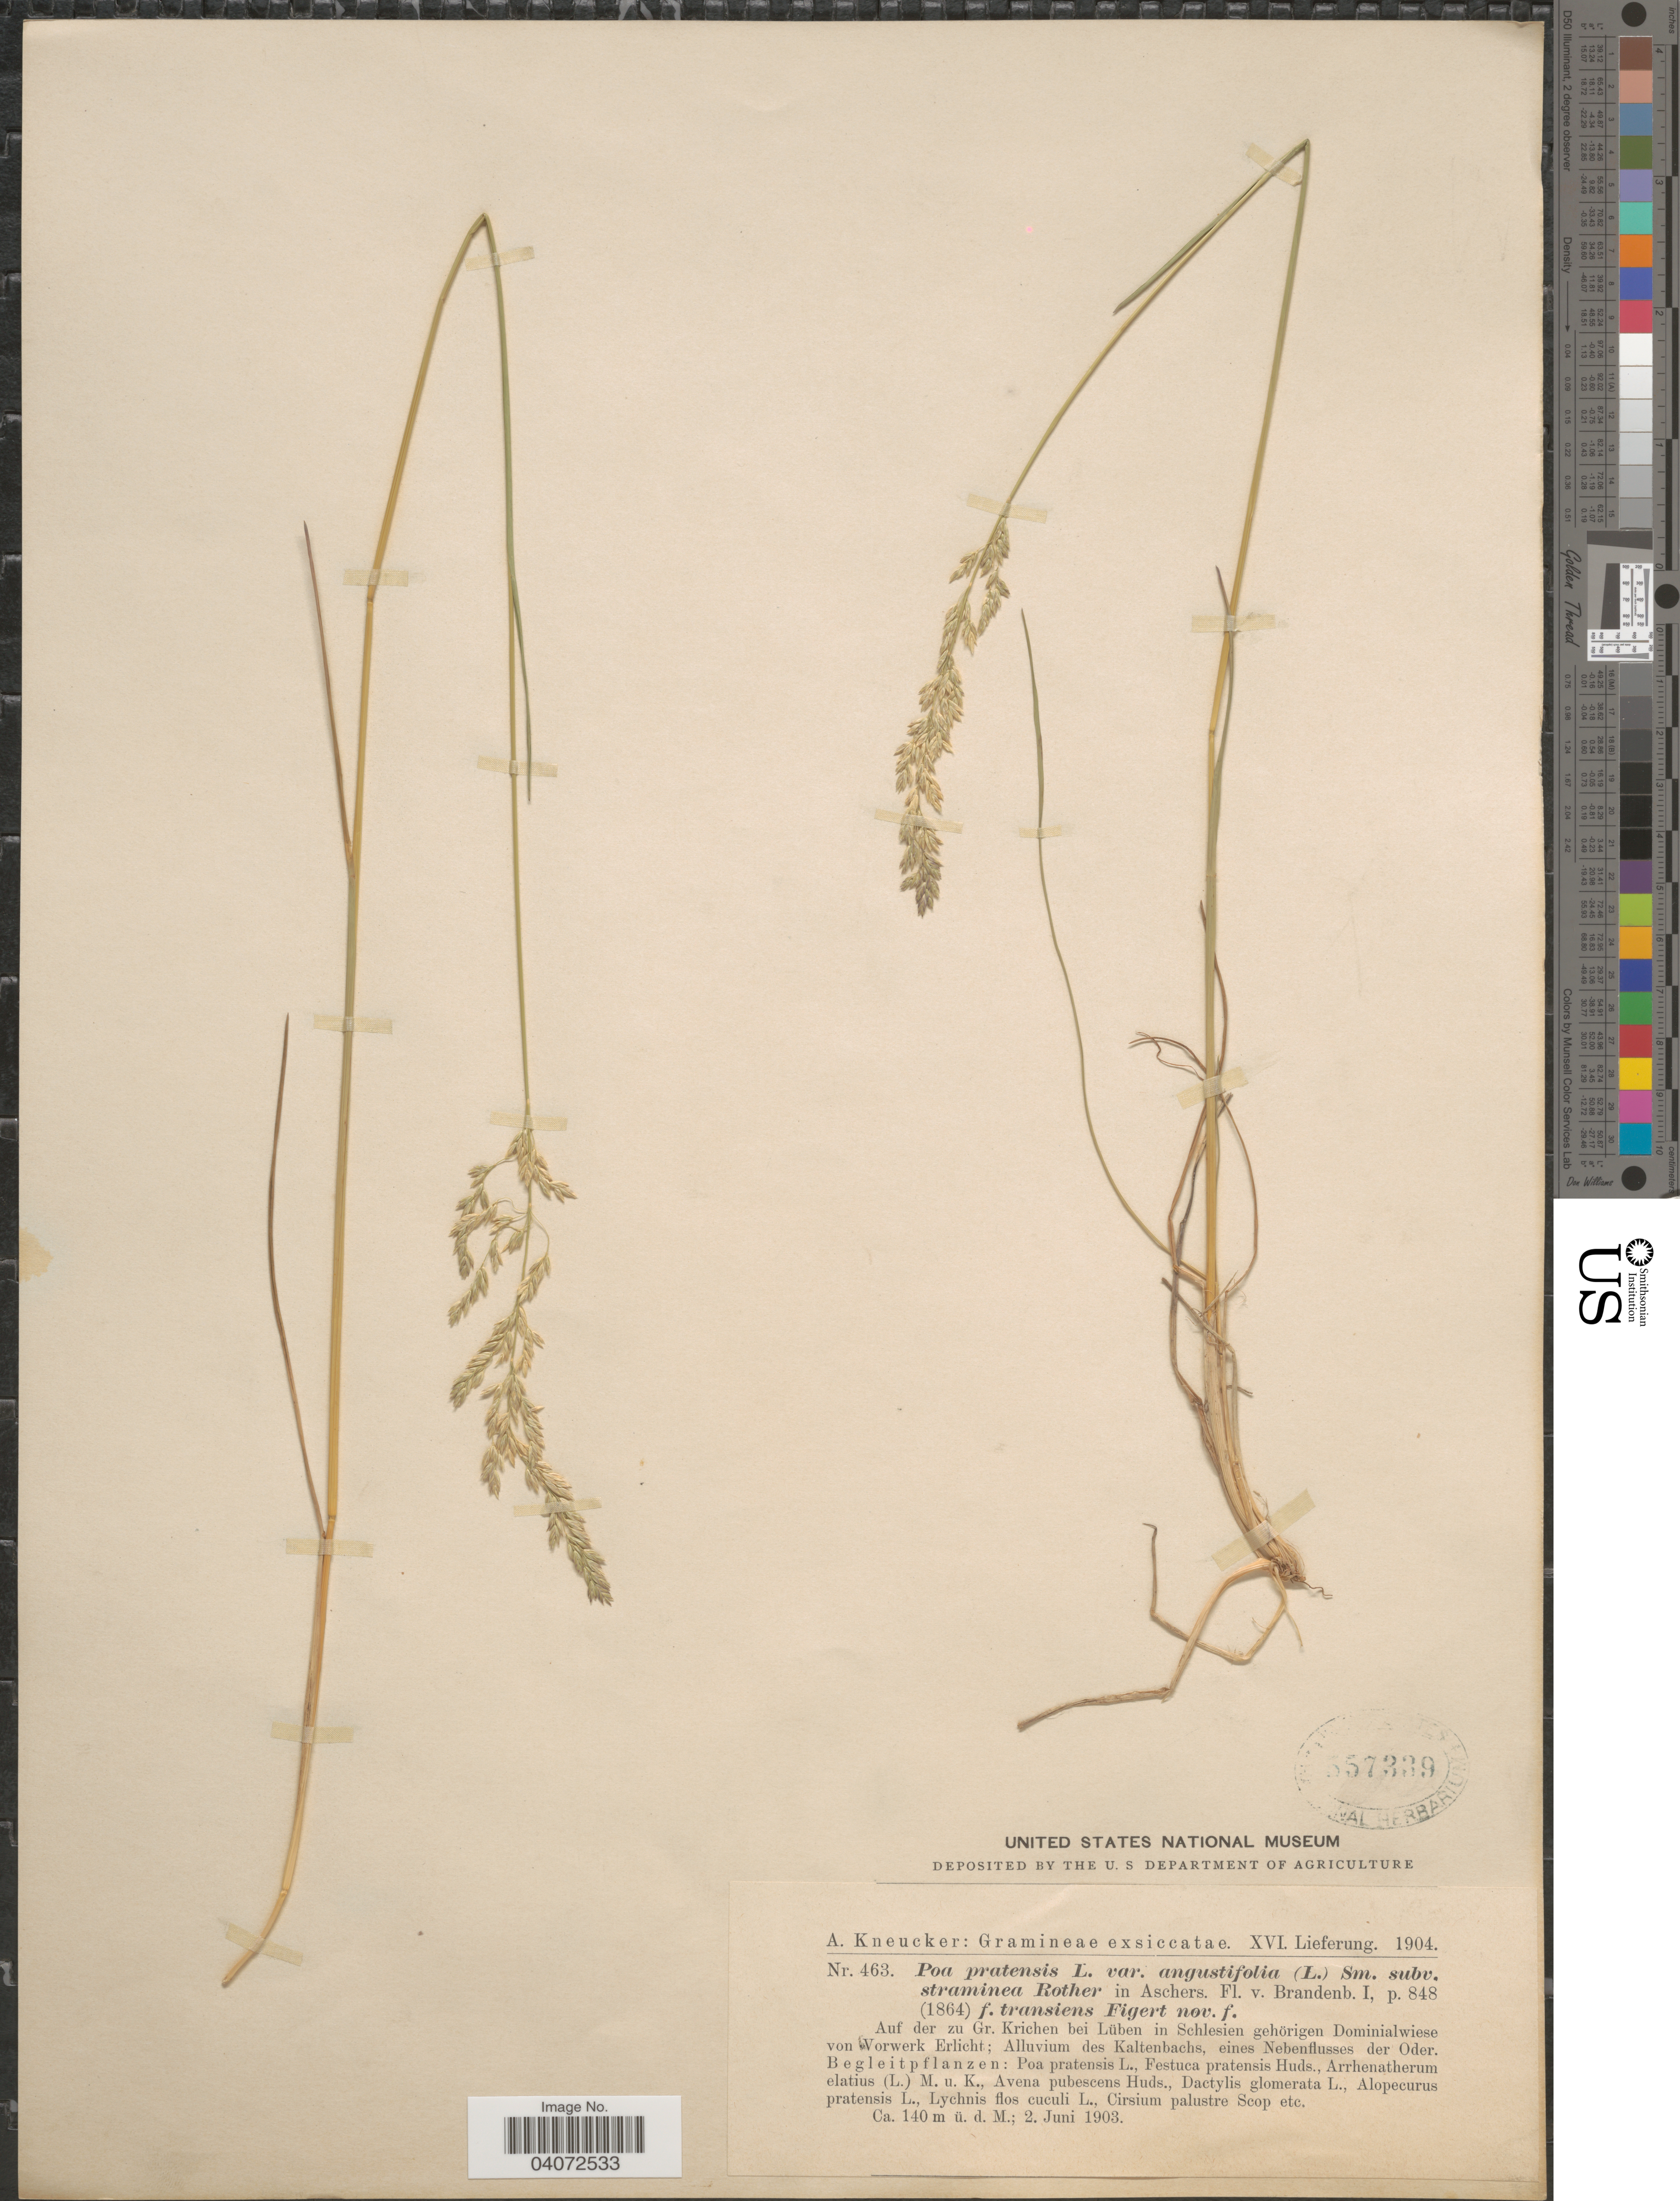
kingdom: Plantae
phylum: Tracheophyta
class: Liliopsida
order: Poales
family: Poaceae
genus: Poa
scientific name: Poa pratensis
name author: L.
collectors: A. Kneucker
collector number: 463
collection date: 1903-06-02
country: Poland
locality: Auf der zu Gr. Krichen bei Lüben in Schlesien gehörigen Dominialwiese von Vorwerk Erlicht; Alluvium des Kaltenbachs, eines Nebenflusses der Oder.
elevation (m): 140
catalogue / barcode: US 557339